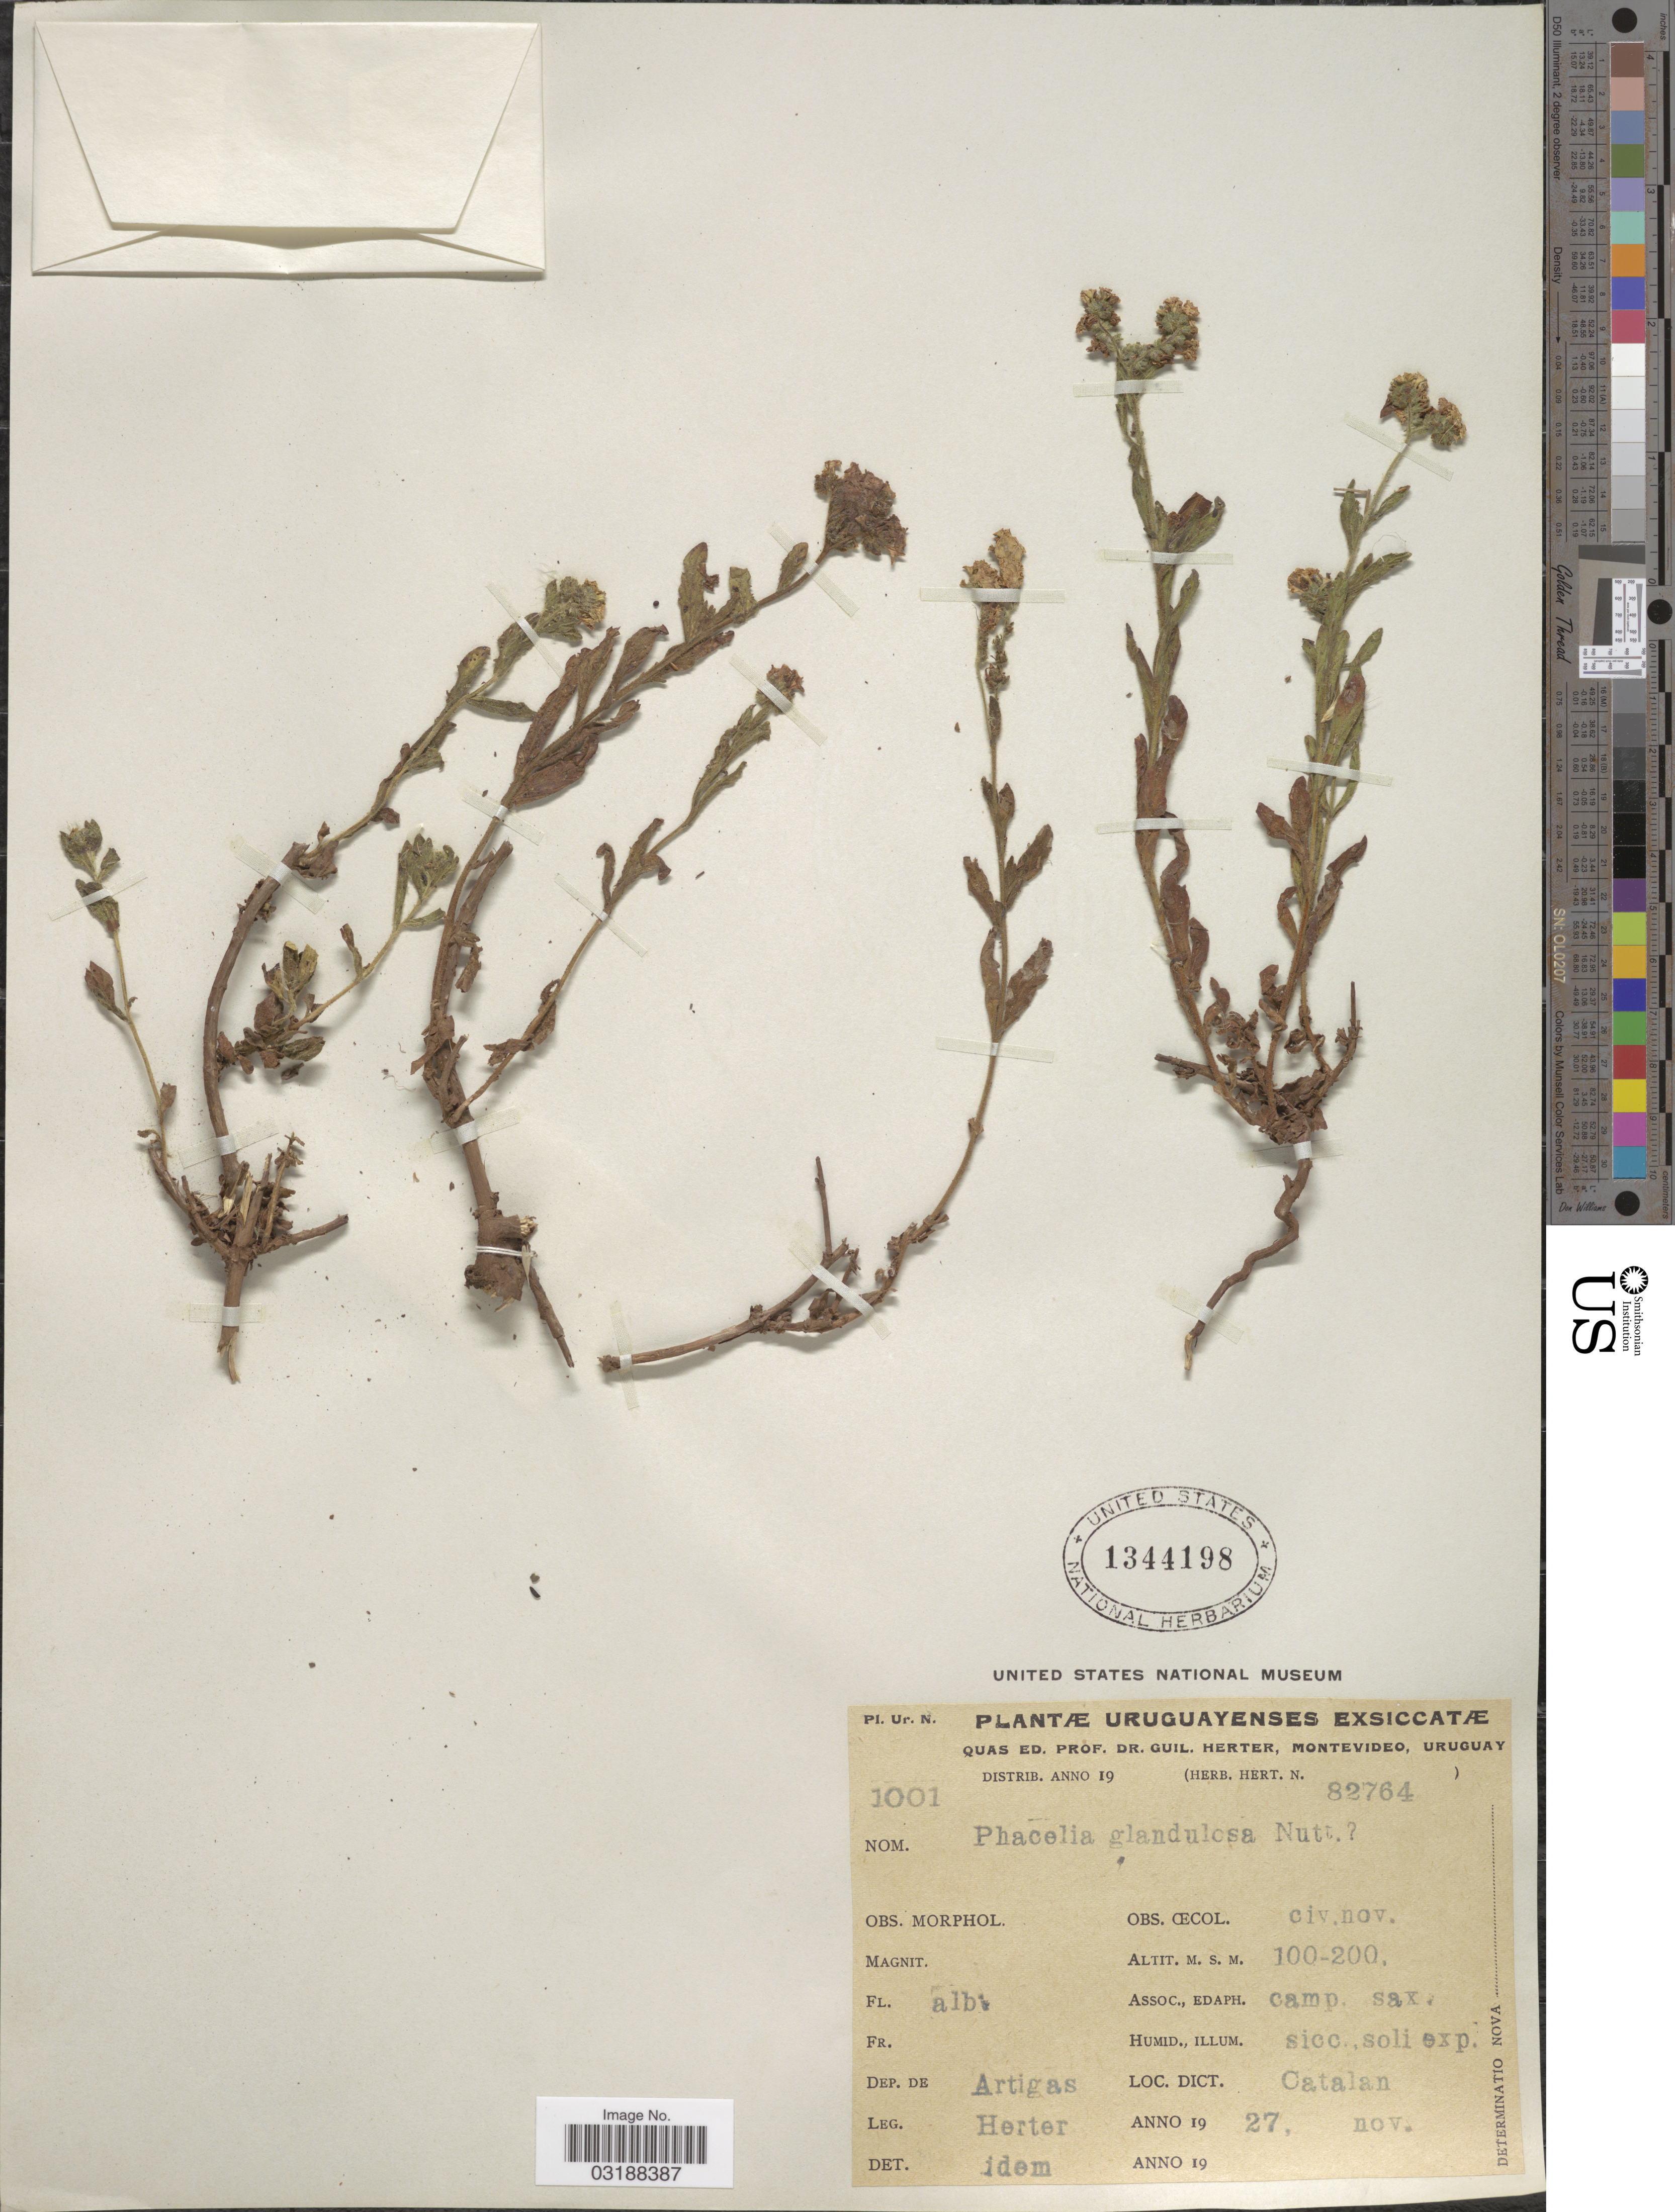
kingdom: Plantae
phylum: Tracheophyta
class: Magnoliopsida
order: Boraginales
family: Hydrophyllaceae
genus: Phacelia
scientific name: Phacelia sp.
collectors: G. Herter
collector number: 1001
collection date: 1927-11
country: Uruguay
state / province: Artigas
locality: Dep. de Artigas. Catalan.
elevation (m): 100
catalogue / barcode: US 1344198